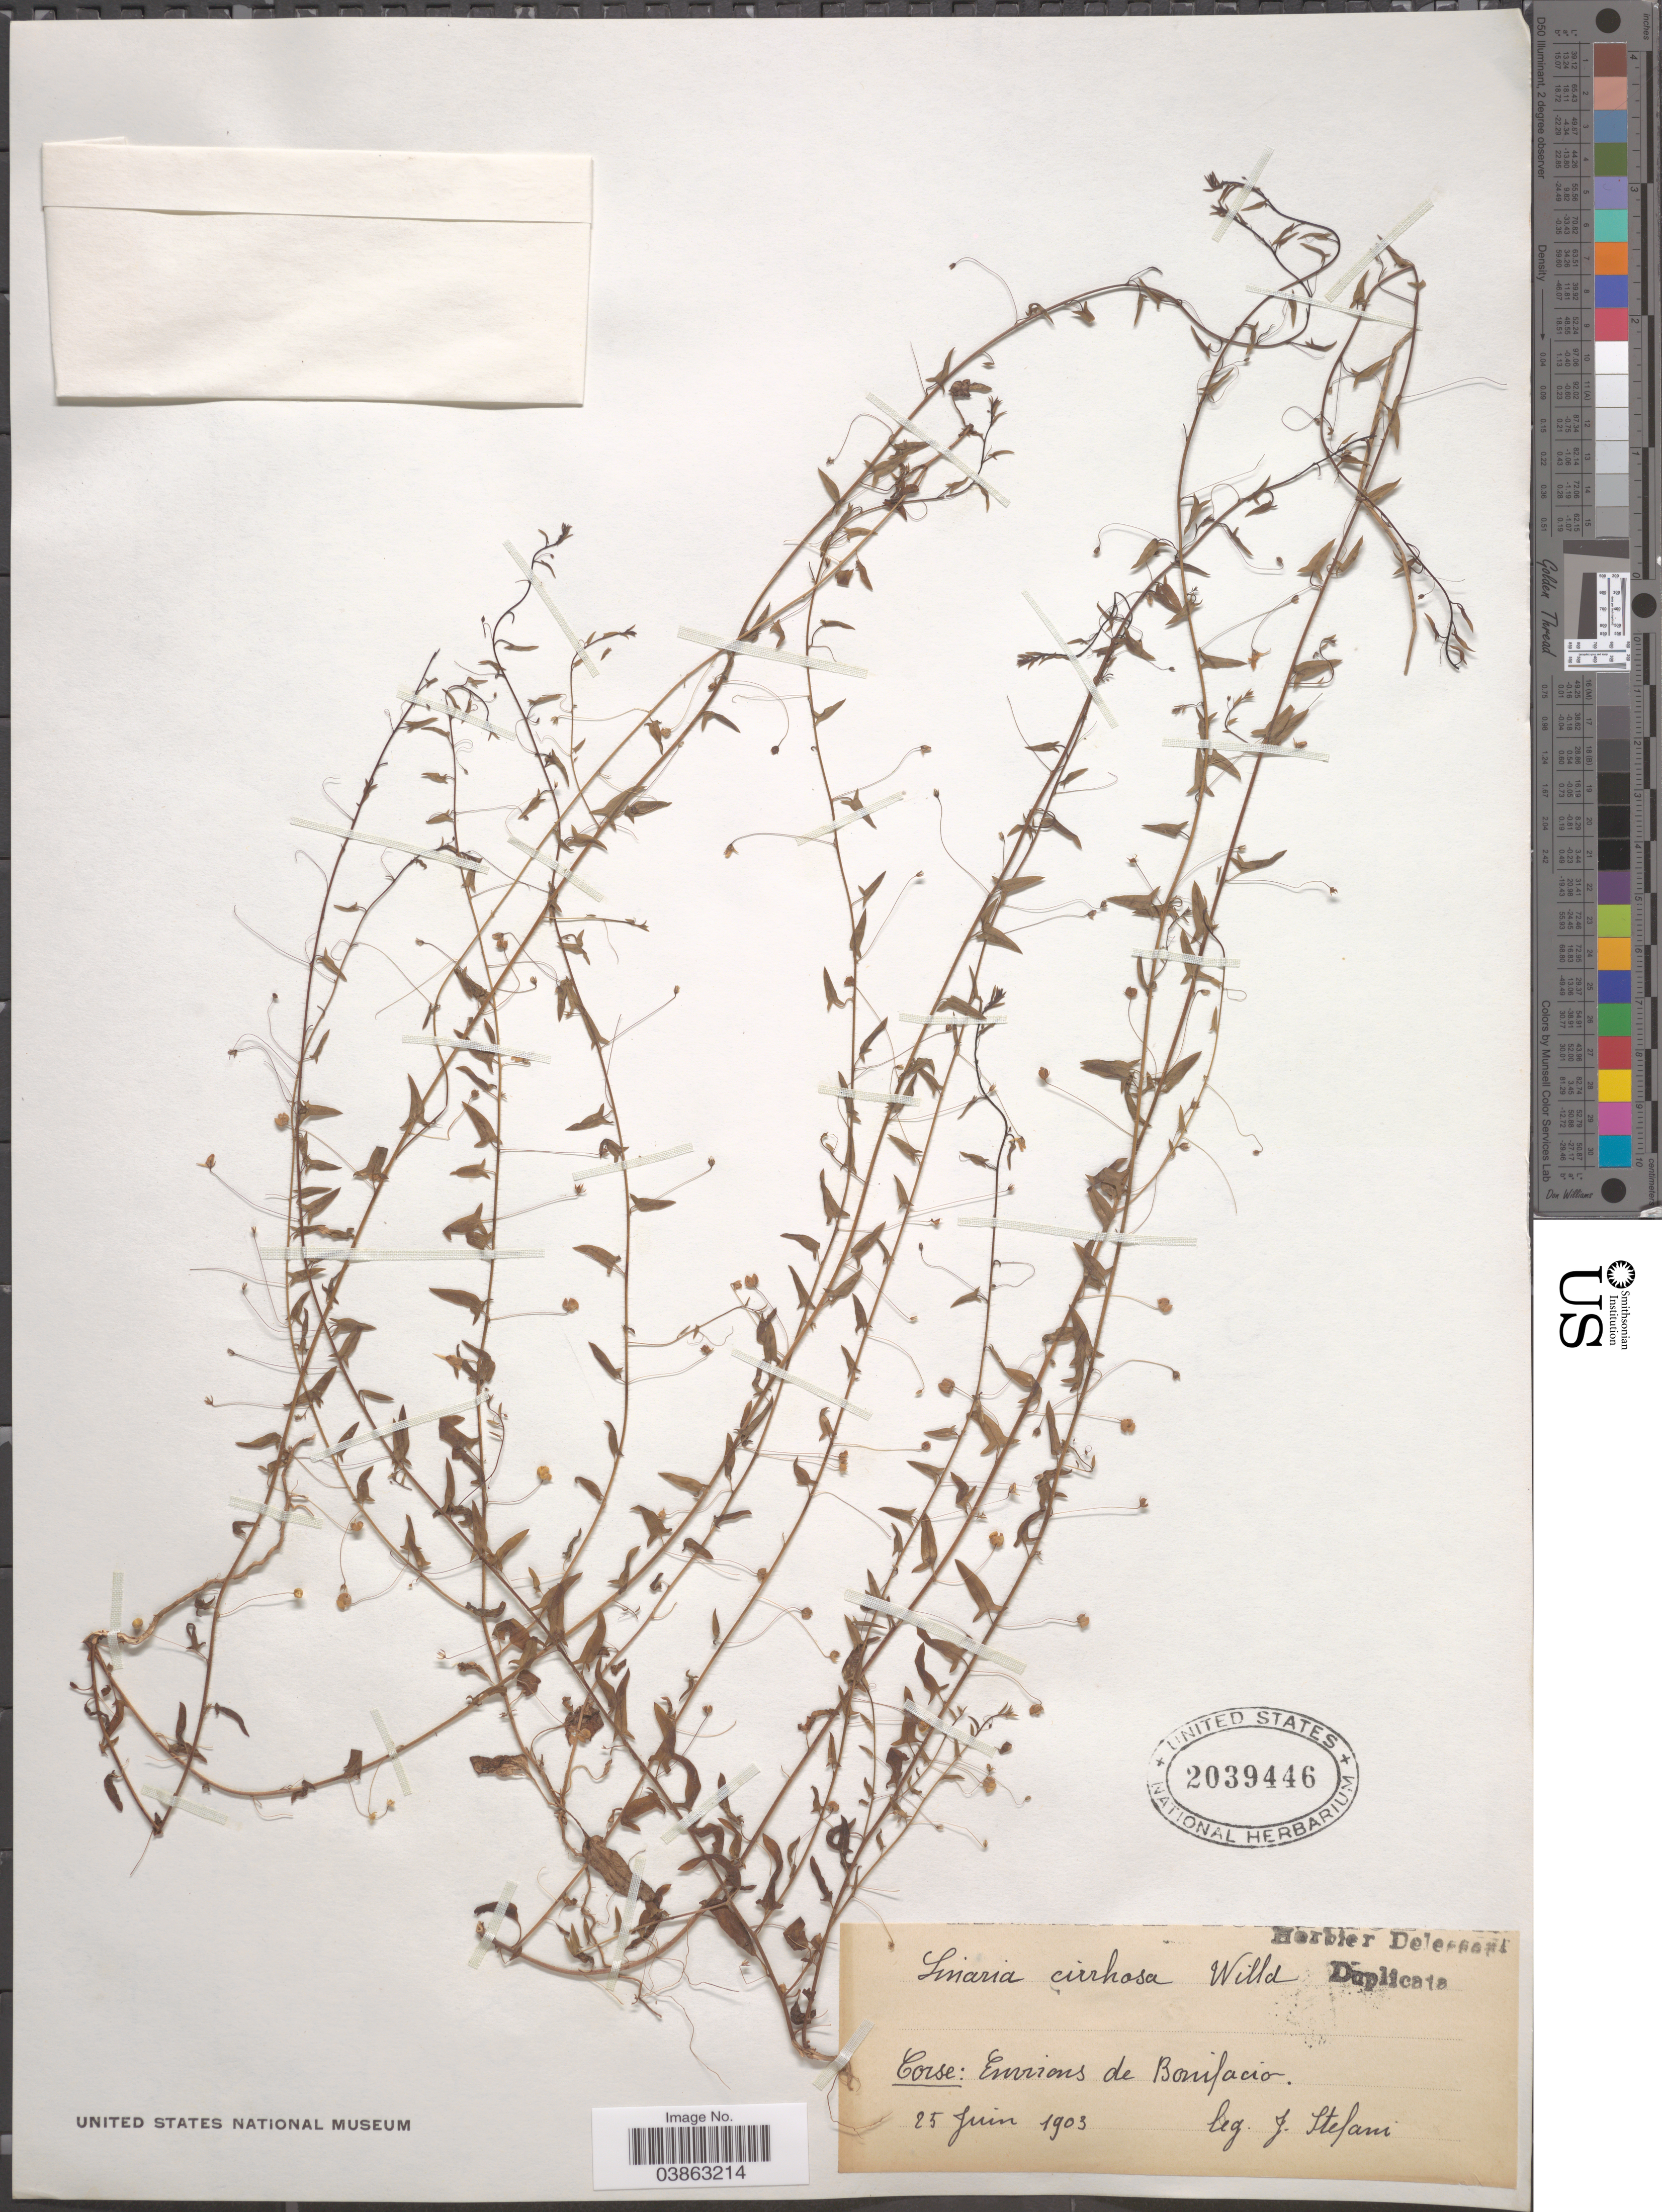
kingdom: Plantae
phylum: Tracheophyta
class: Magnoliopsida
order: Lamiales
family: Plantaginaceae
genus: Linaria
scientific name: Linaria cirrhosa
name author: (L.) Cav.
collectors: J. Stefani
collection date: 1903-06-25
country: France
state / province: Corsica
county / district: Corse-du-Sud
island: Corse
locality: Corse: Environs de Bonifacio.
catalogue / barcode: US 2039446